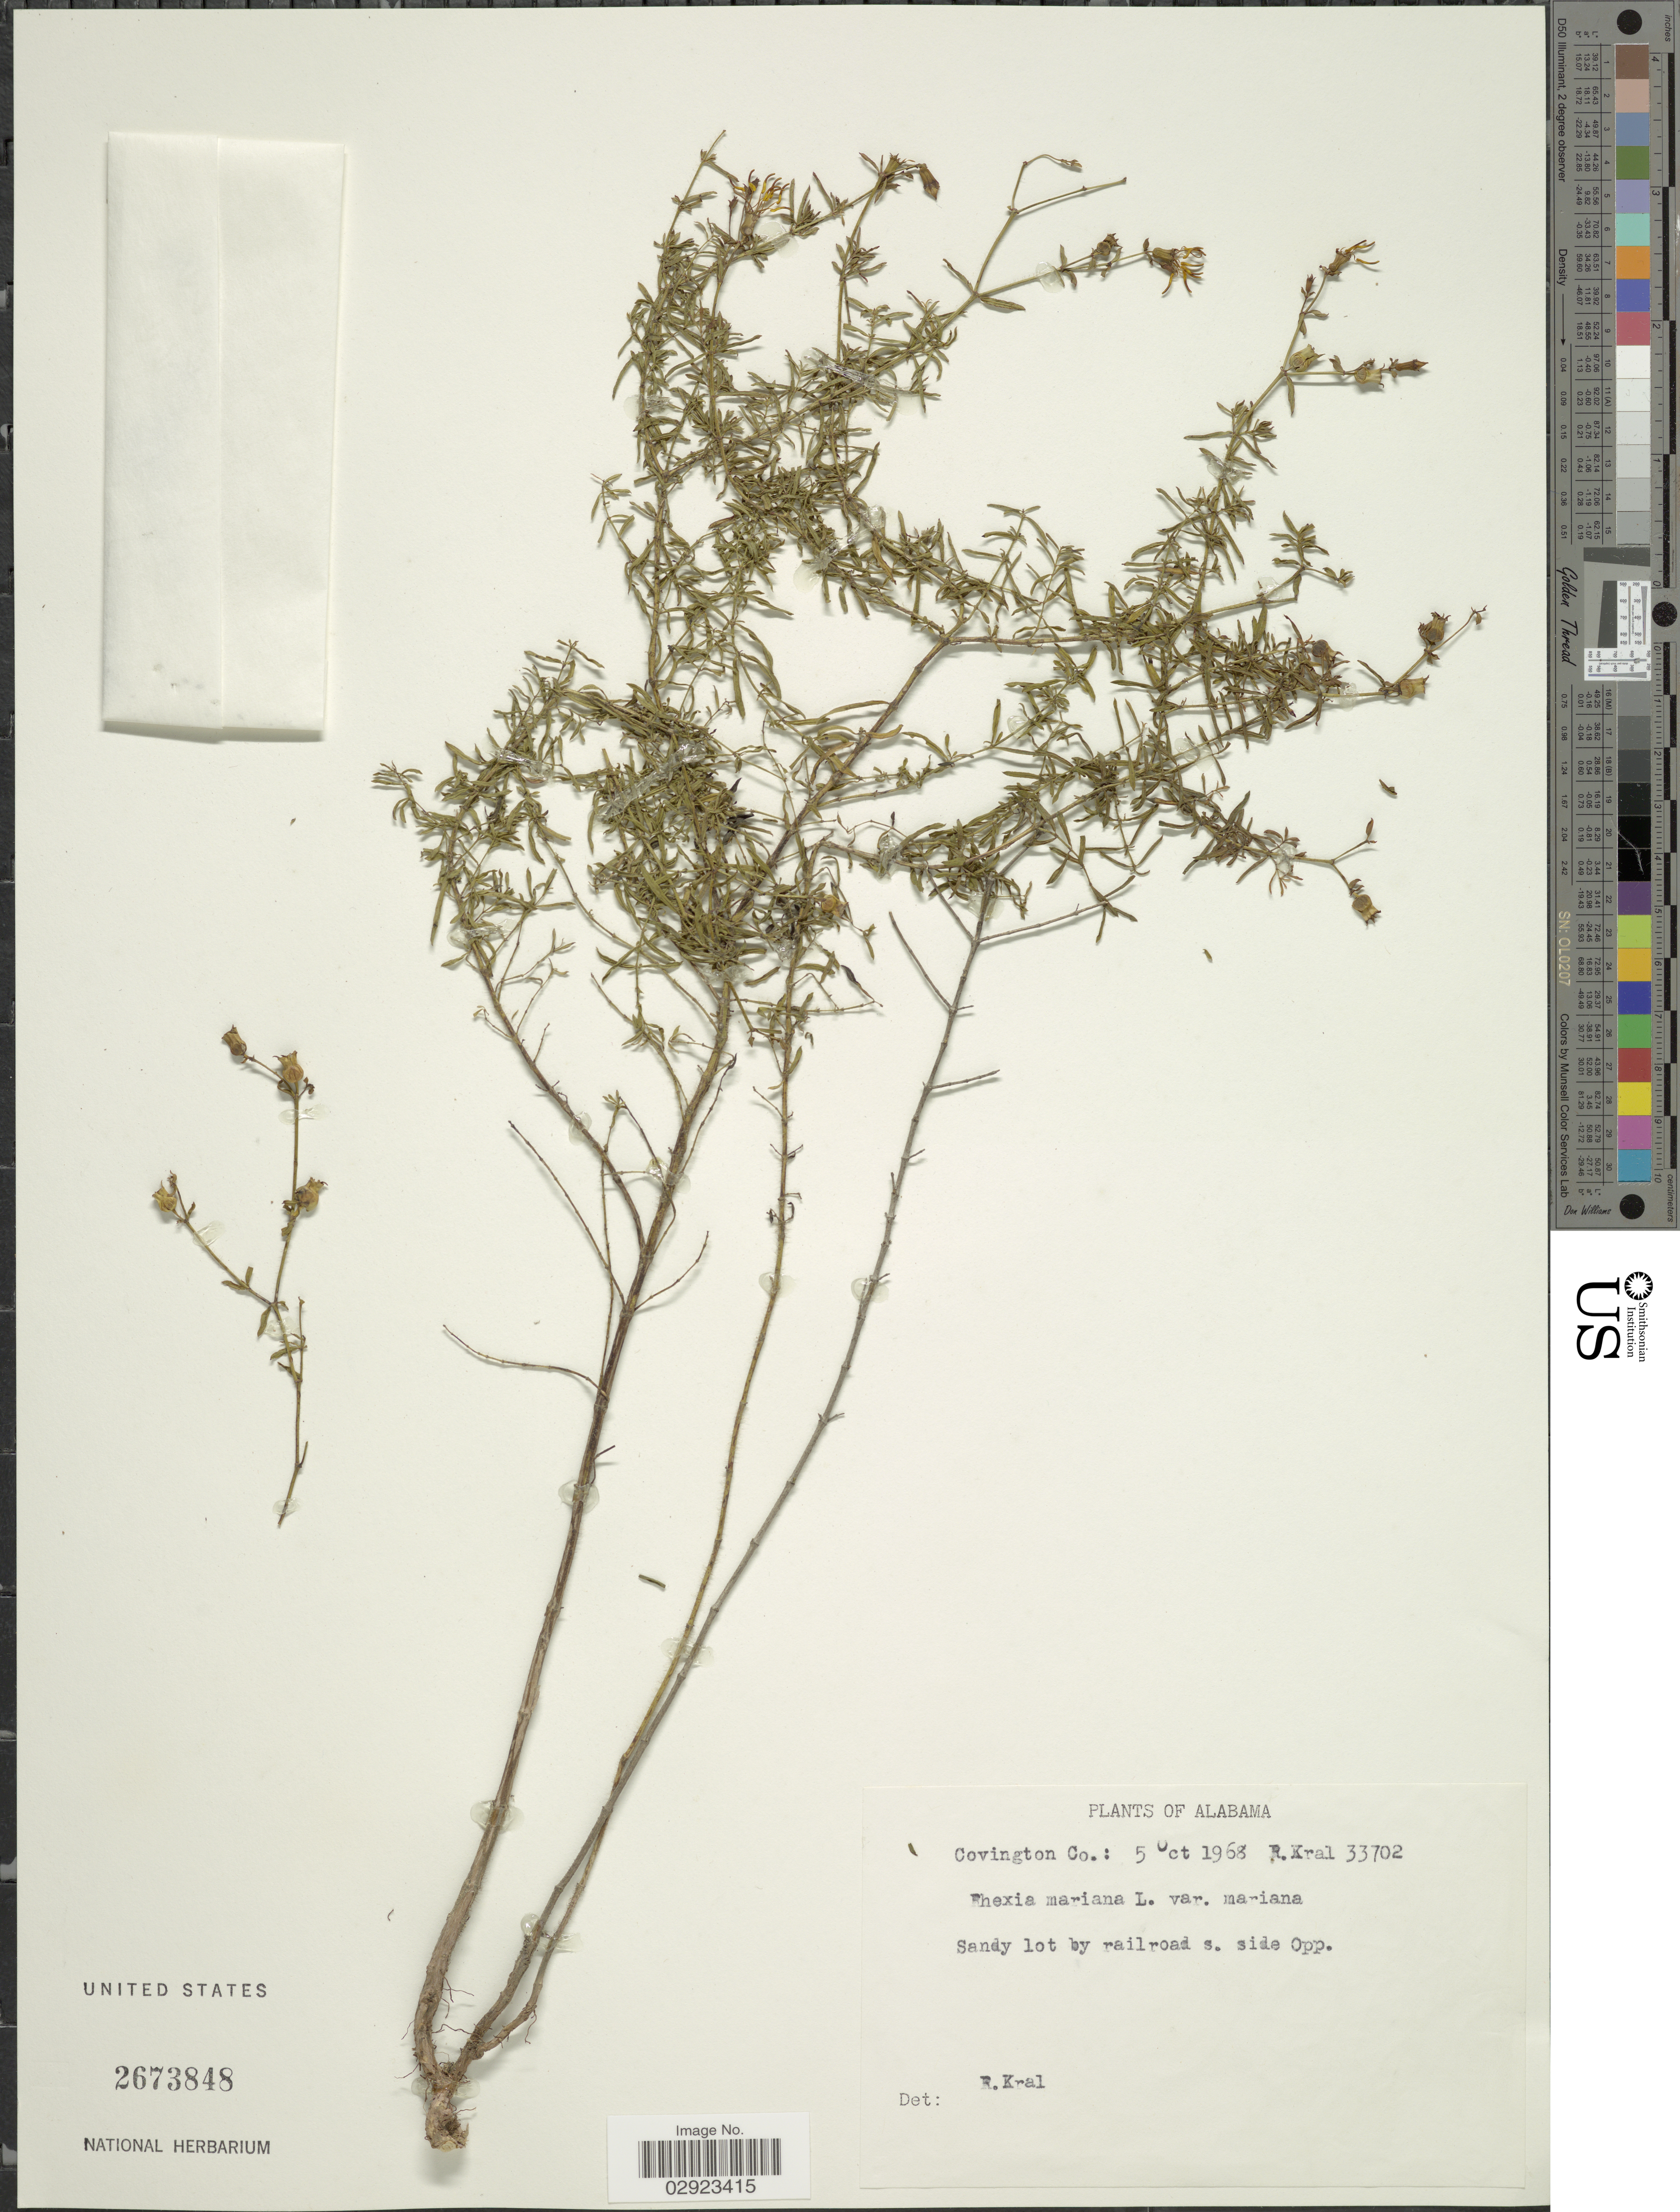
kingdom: Plantae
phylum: Tracheophyta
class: Magnoliopsida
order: Myrtales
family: Melastomataceae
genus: Rhexia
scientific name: Rhexia mariana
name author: L.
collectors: R. Kral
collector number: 33702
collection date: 1968-10-05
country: United States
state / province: Alabama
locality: Covington Co., Sandy lot by railroad s. side Opp.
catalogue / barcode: US 2673848